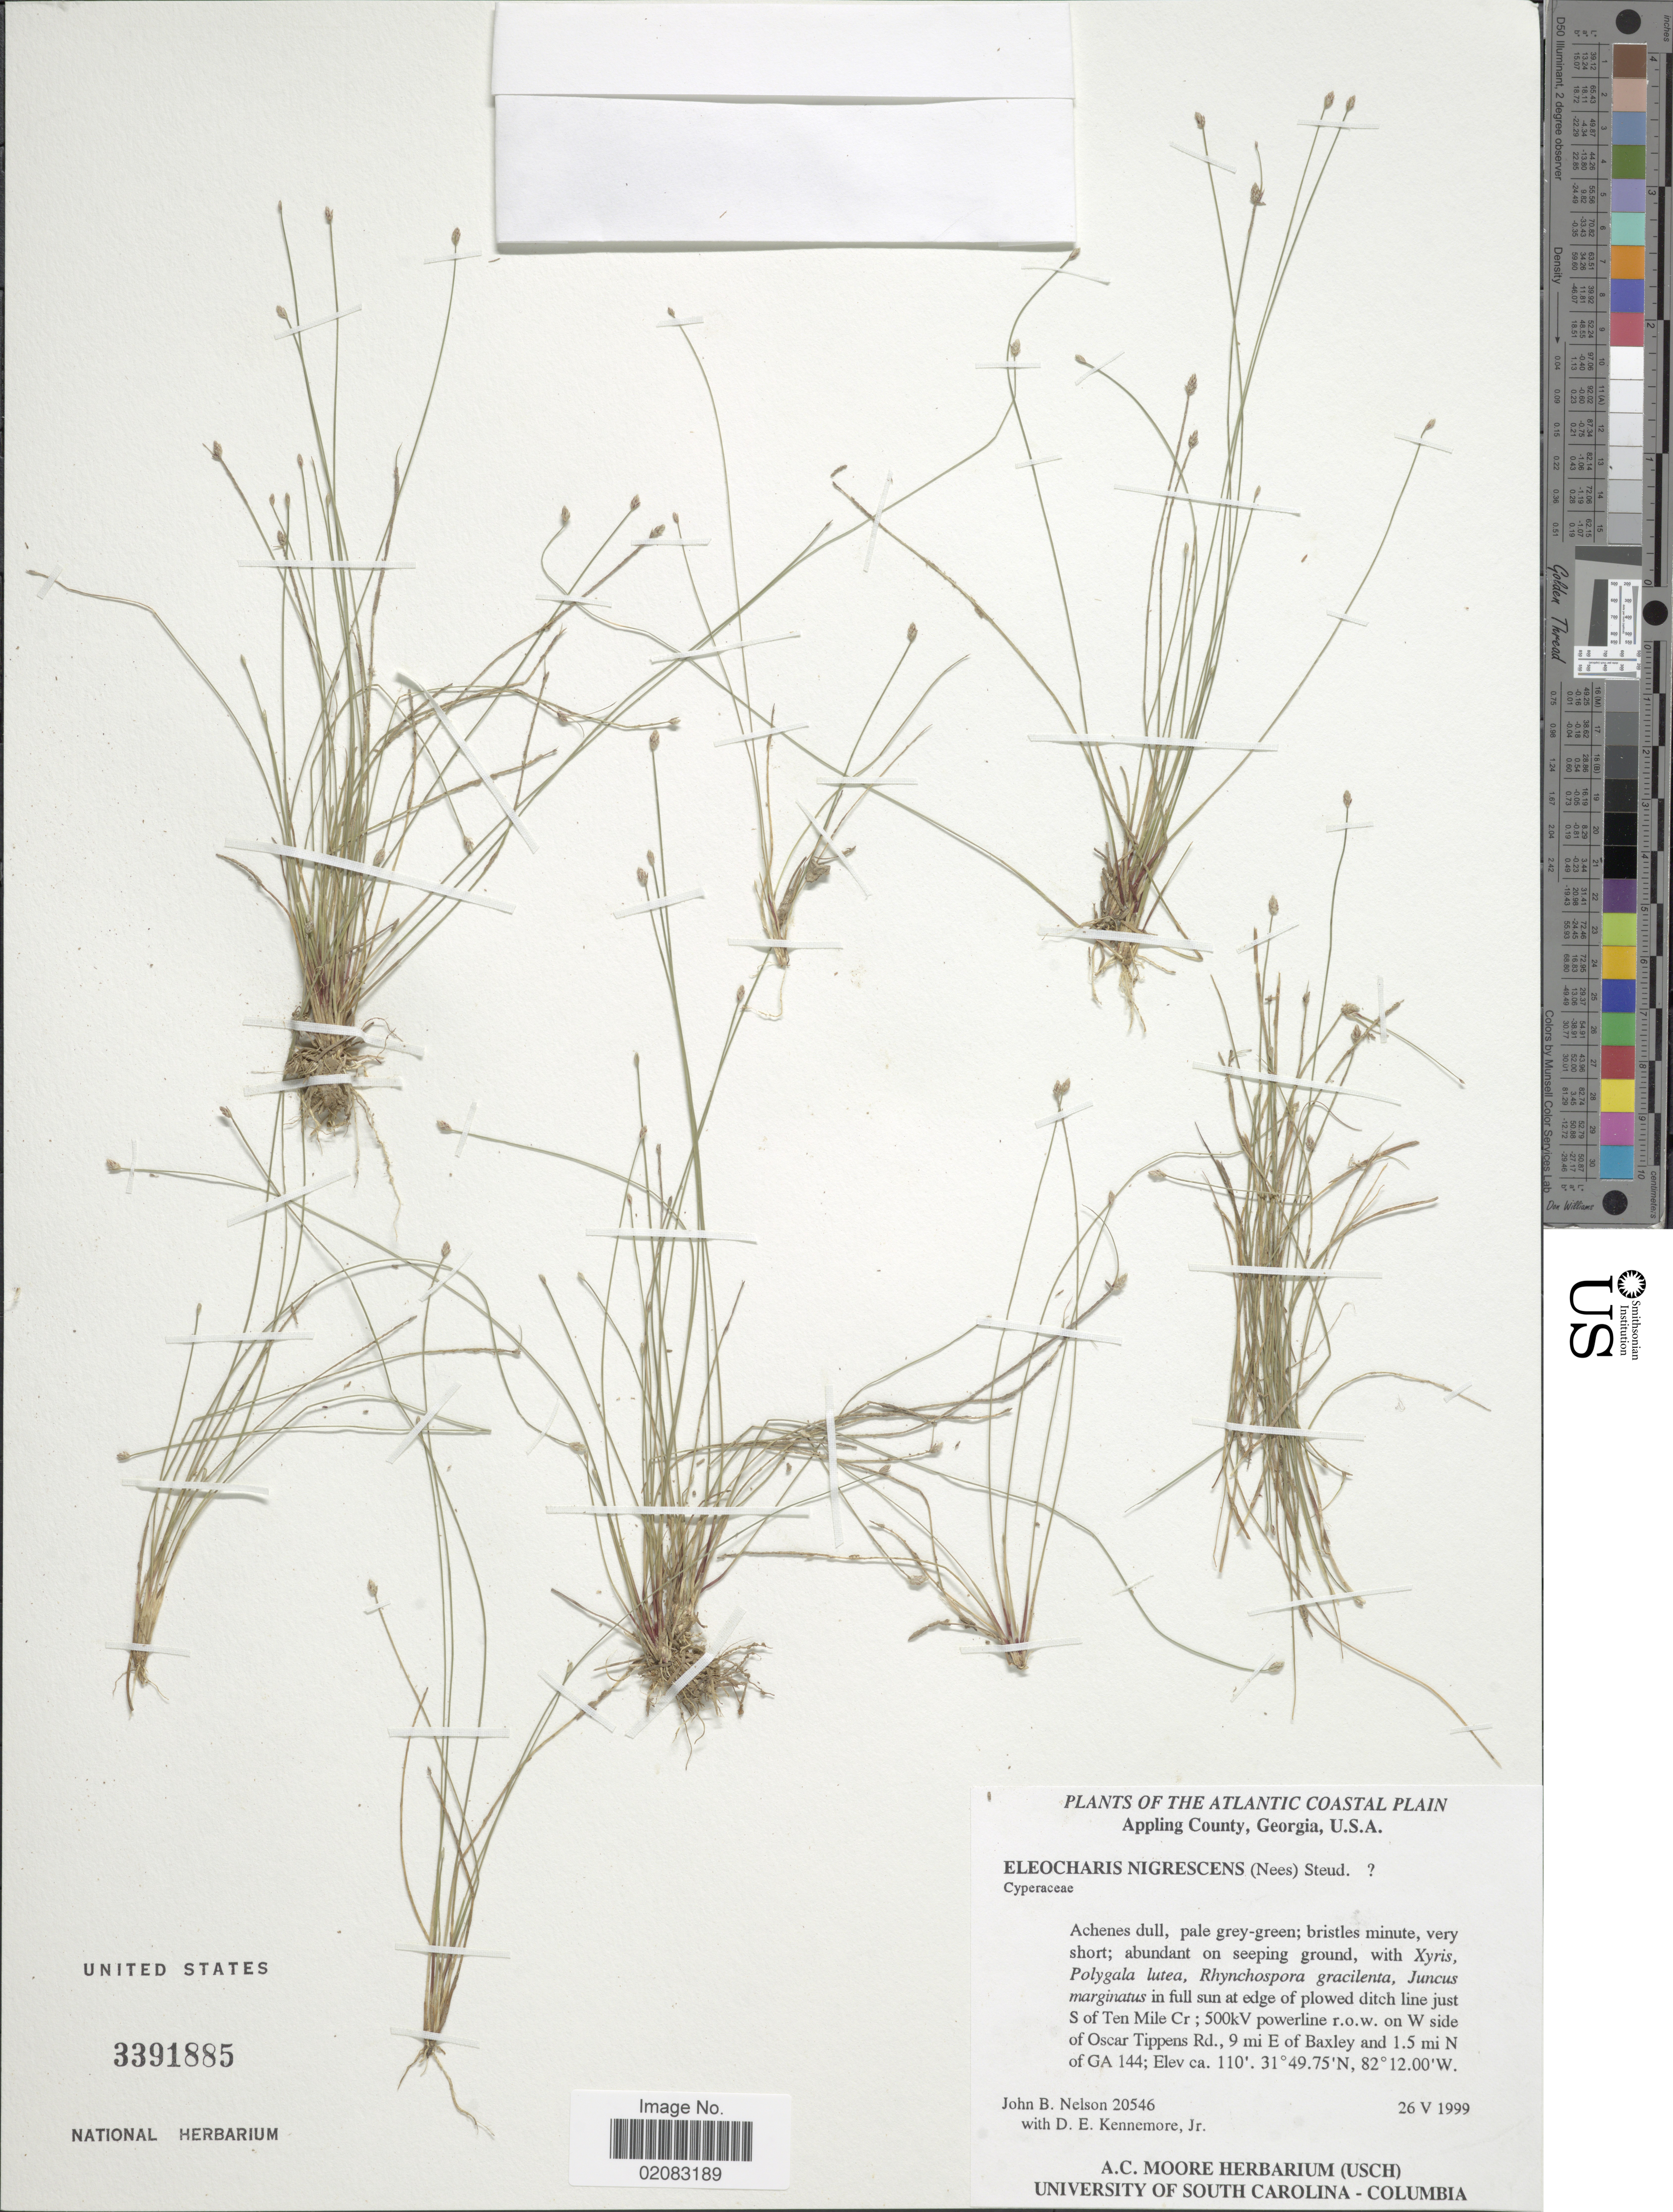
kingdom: Plantae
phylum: Tracheophyta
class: Liliopsida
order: Poales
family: Cyperaceae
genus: Eleocharis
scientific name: Eleocharis nigrescens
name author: (Nees) Kunth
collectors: J. B. Nelson & D. Kennemore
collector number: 20546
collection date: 1999-05-26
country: United States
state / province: Georgia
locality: In full sun at edge of plowed ditch line just S of Ten Mile Cr; 500kV powerline r.o.w. on W side of Oscar tippens Rd., 9 mi E of Baxley and 1.5 mi N of GA 144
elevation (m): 34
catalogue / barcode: US 3391885